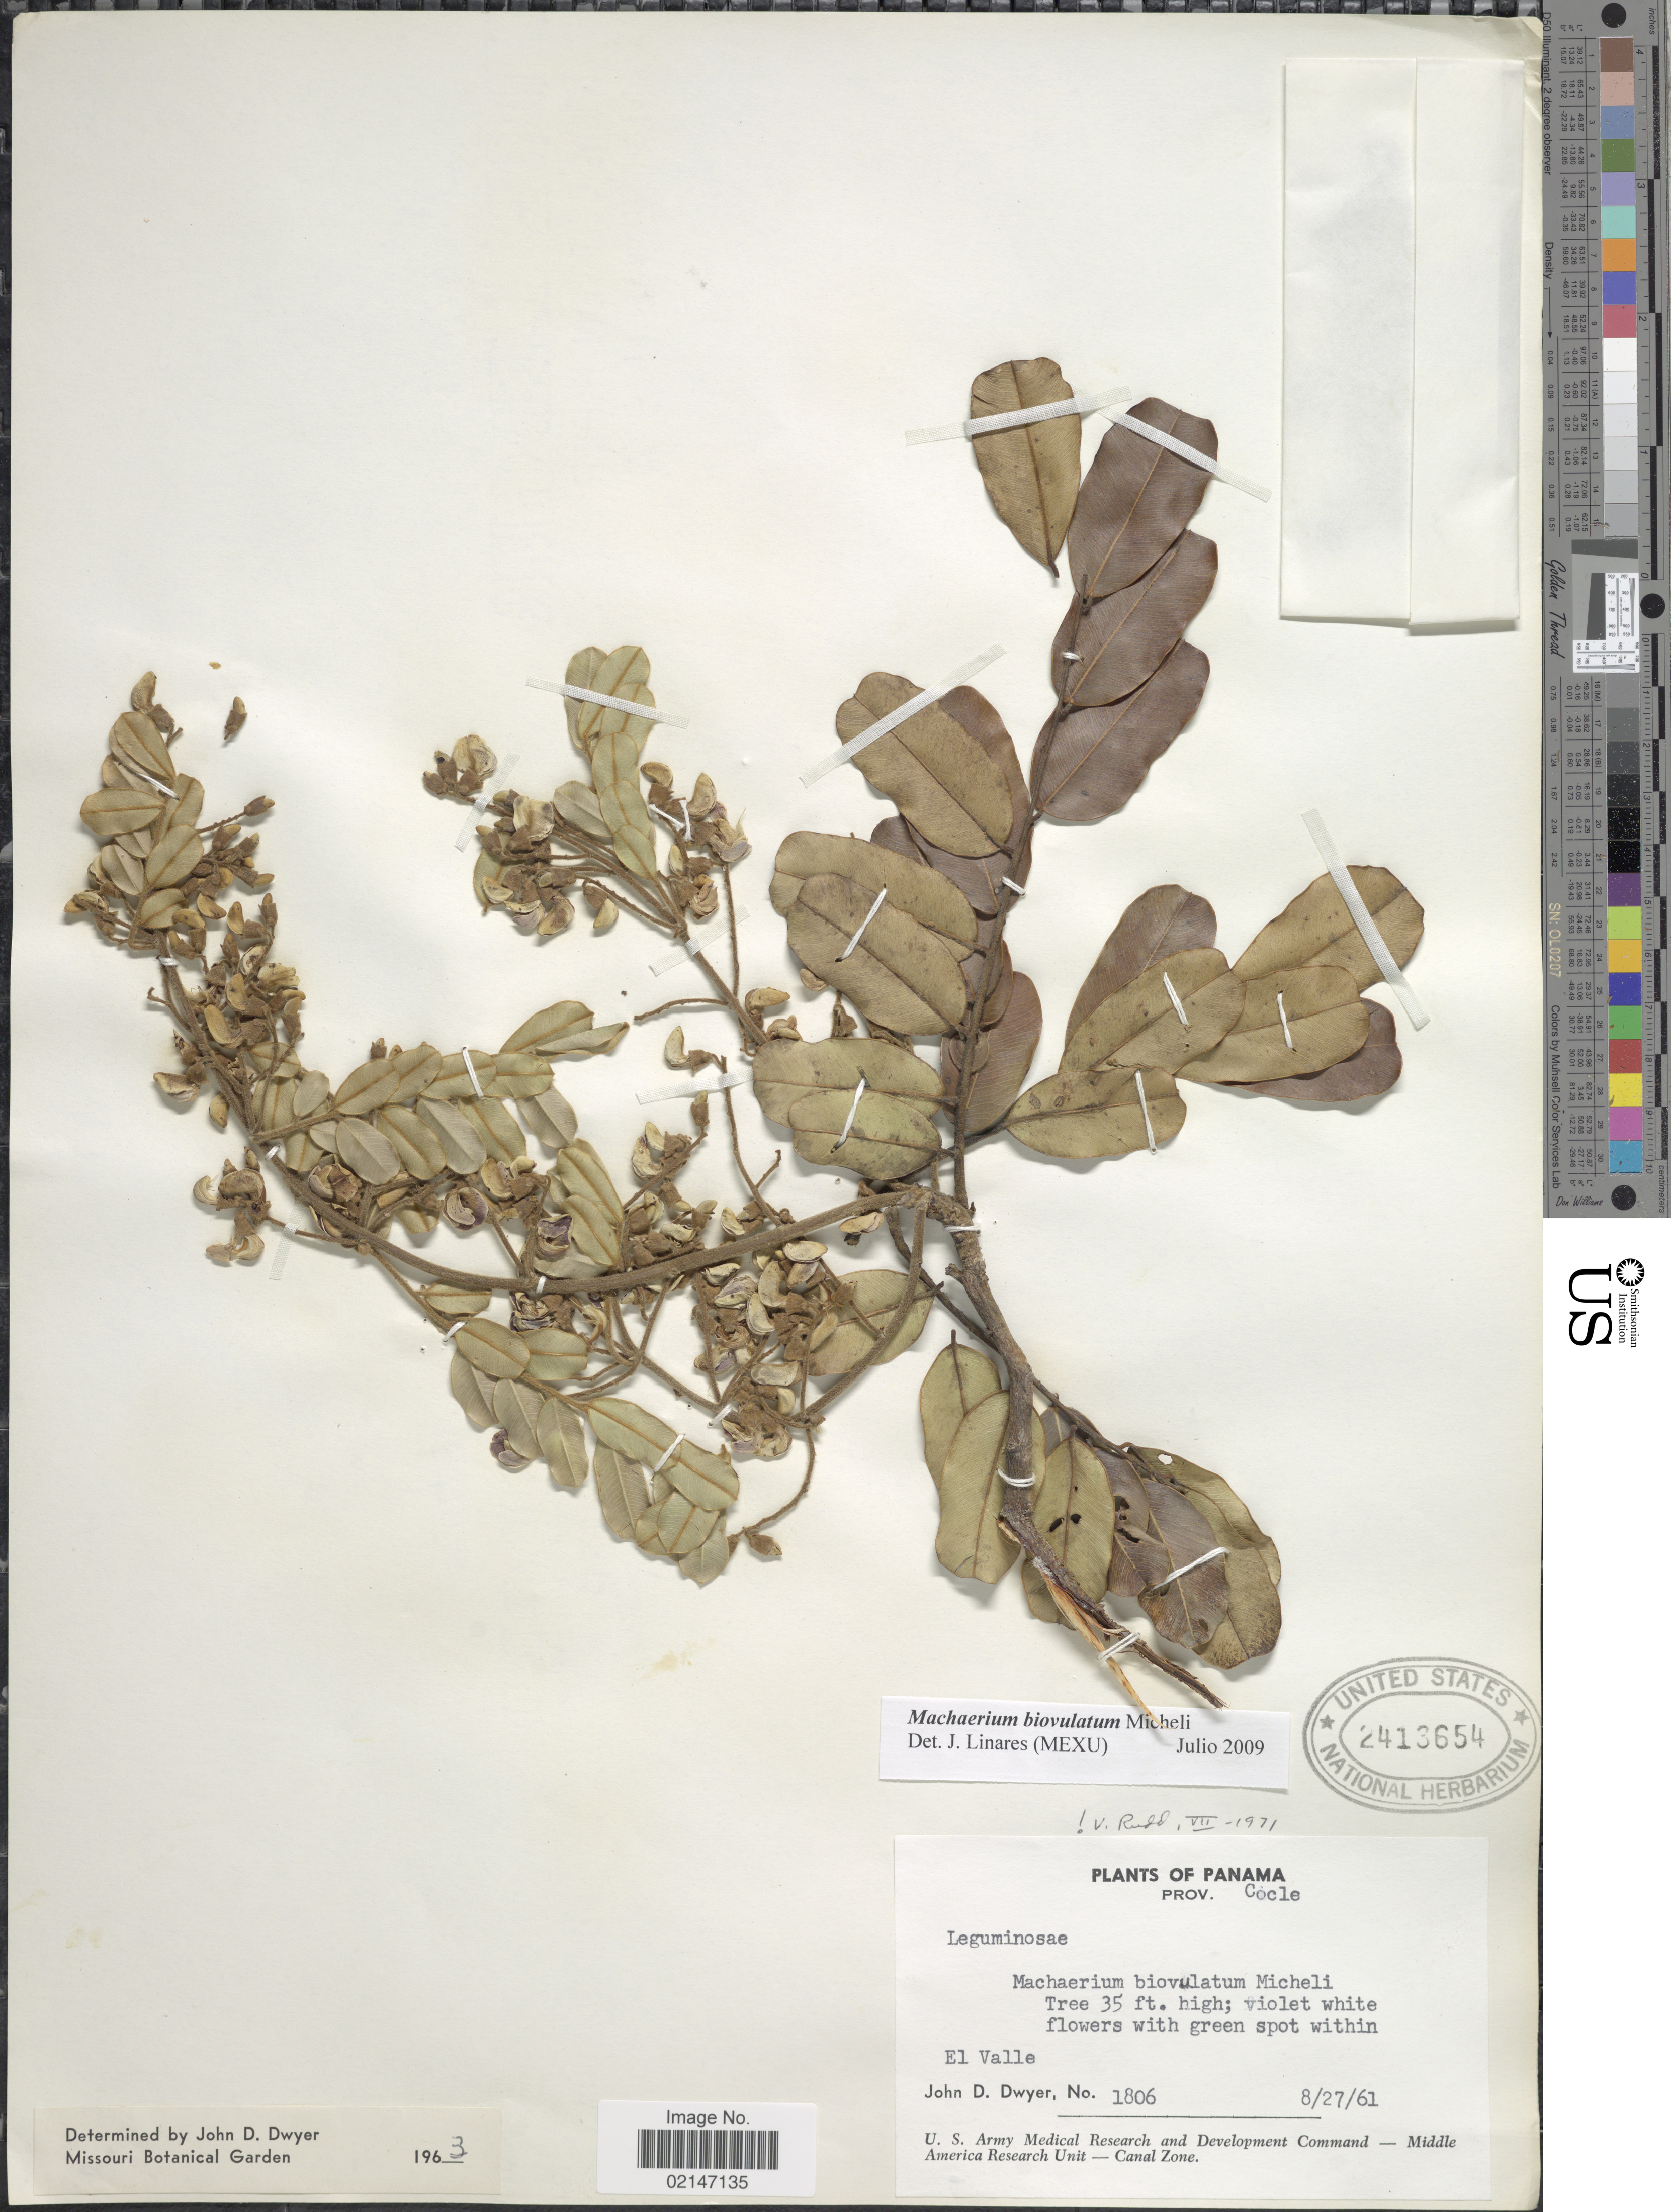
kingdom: Plantae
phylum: Tracheophyta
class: Magnoliopsida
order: Fabales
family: Fabaceae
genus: Machaerium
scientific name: Machaerium biovulatum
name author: Micheli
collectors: J. D. Dwyer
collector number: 1806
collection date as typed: Transcribed d/m/y: 27/8/61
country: Panama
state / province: Coclé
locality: El Valle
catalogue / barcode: US 2413654